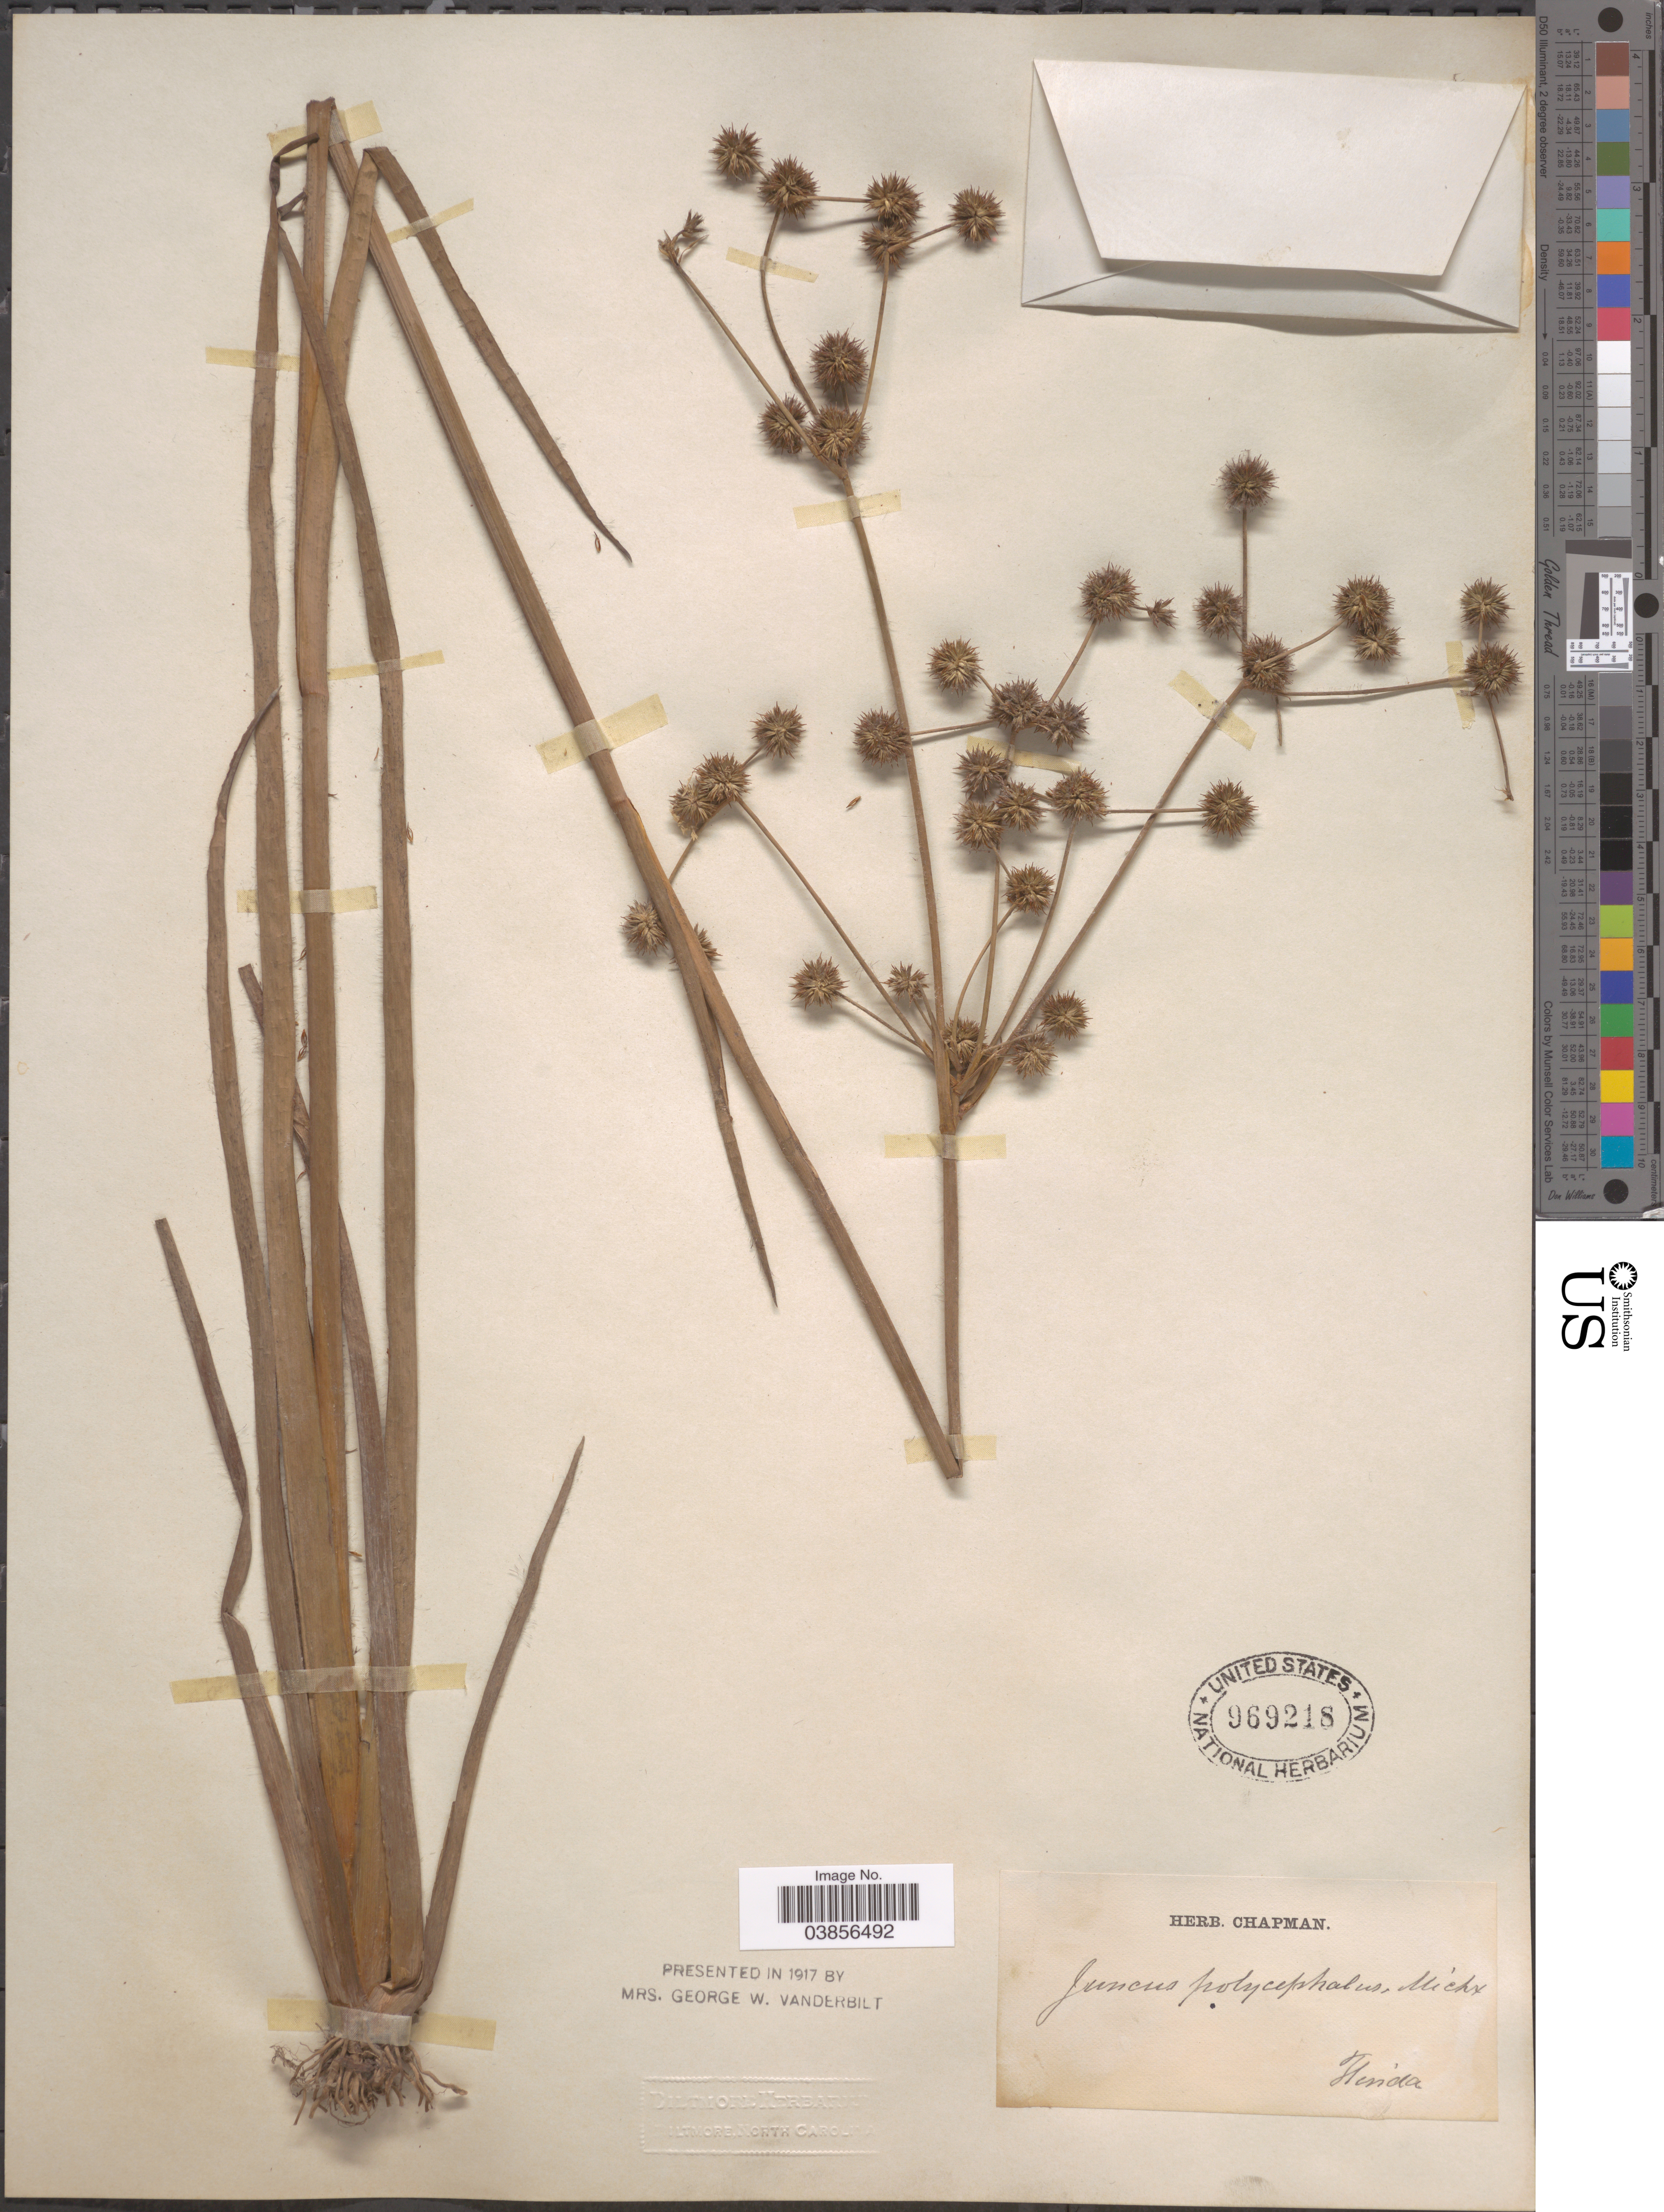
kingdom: Plantae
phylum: Tracheophyta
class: Liliopsida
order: Poales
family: Juncaceae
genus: Juncus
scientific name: Juncus polycephalus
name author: Michx.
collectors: ex herb. Chapman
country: United States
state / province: Florida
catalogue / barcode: US 969218